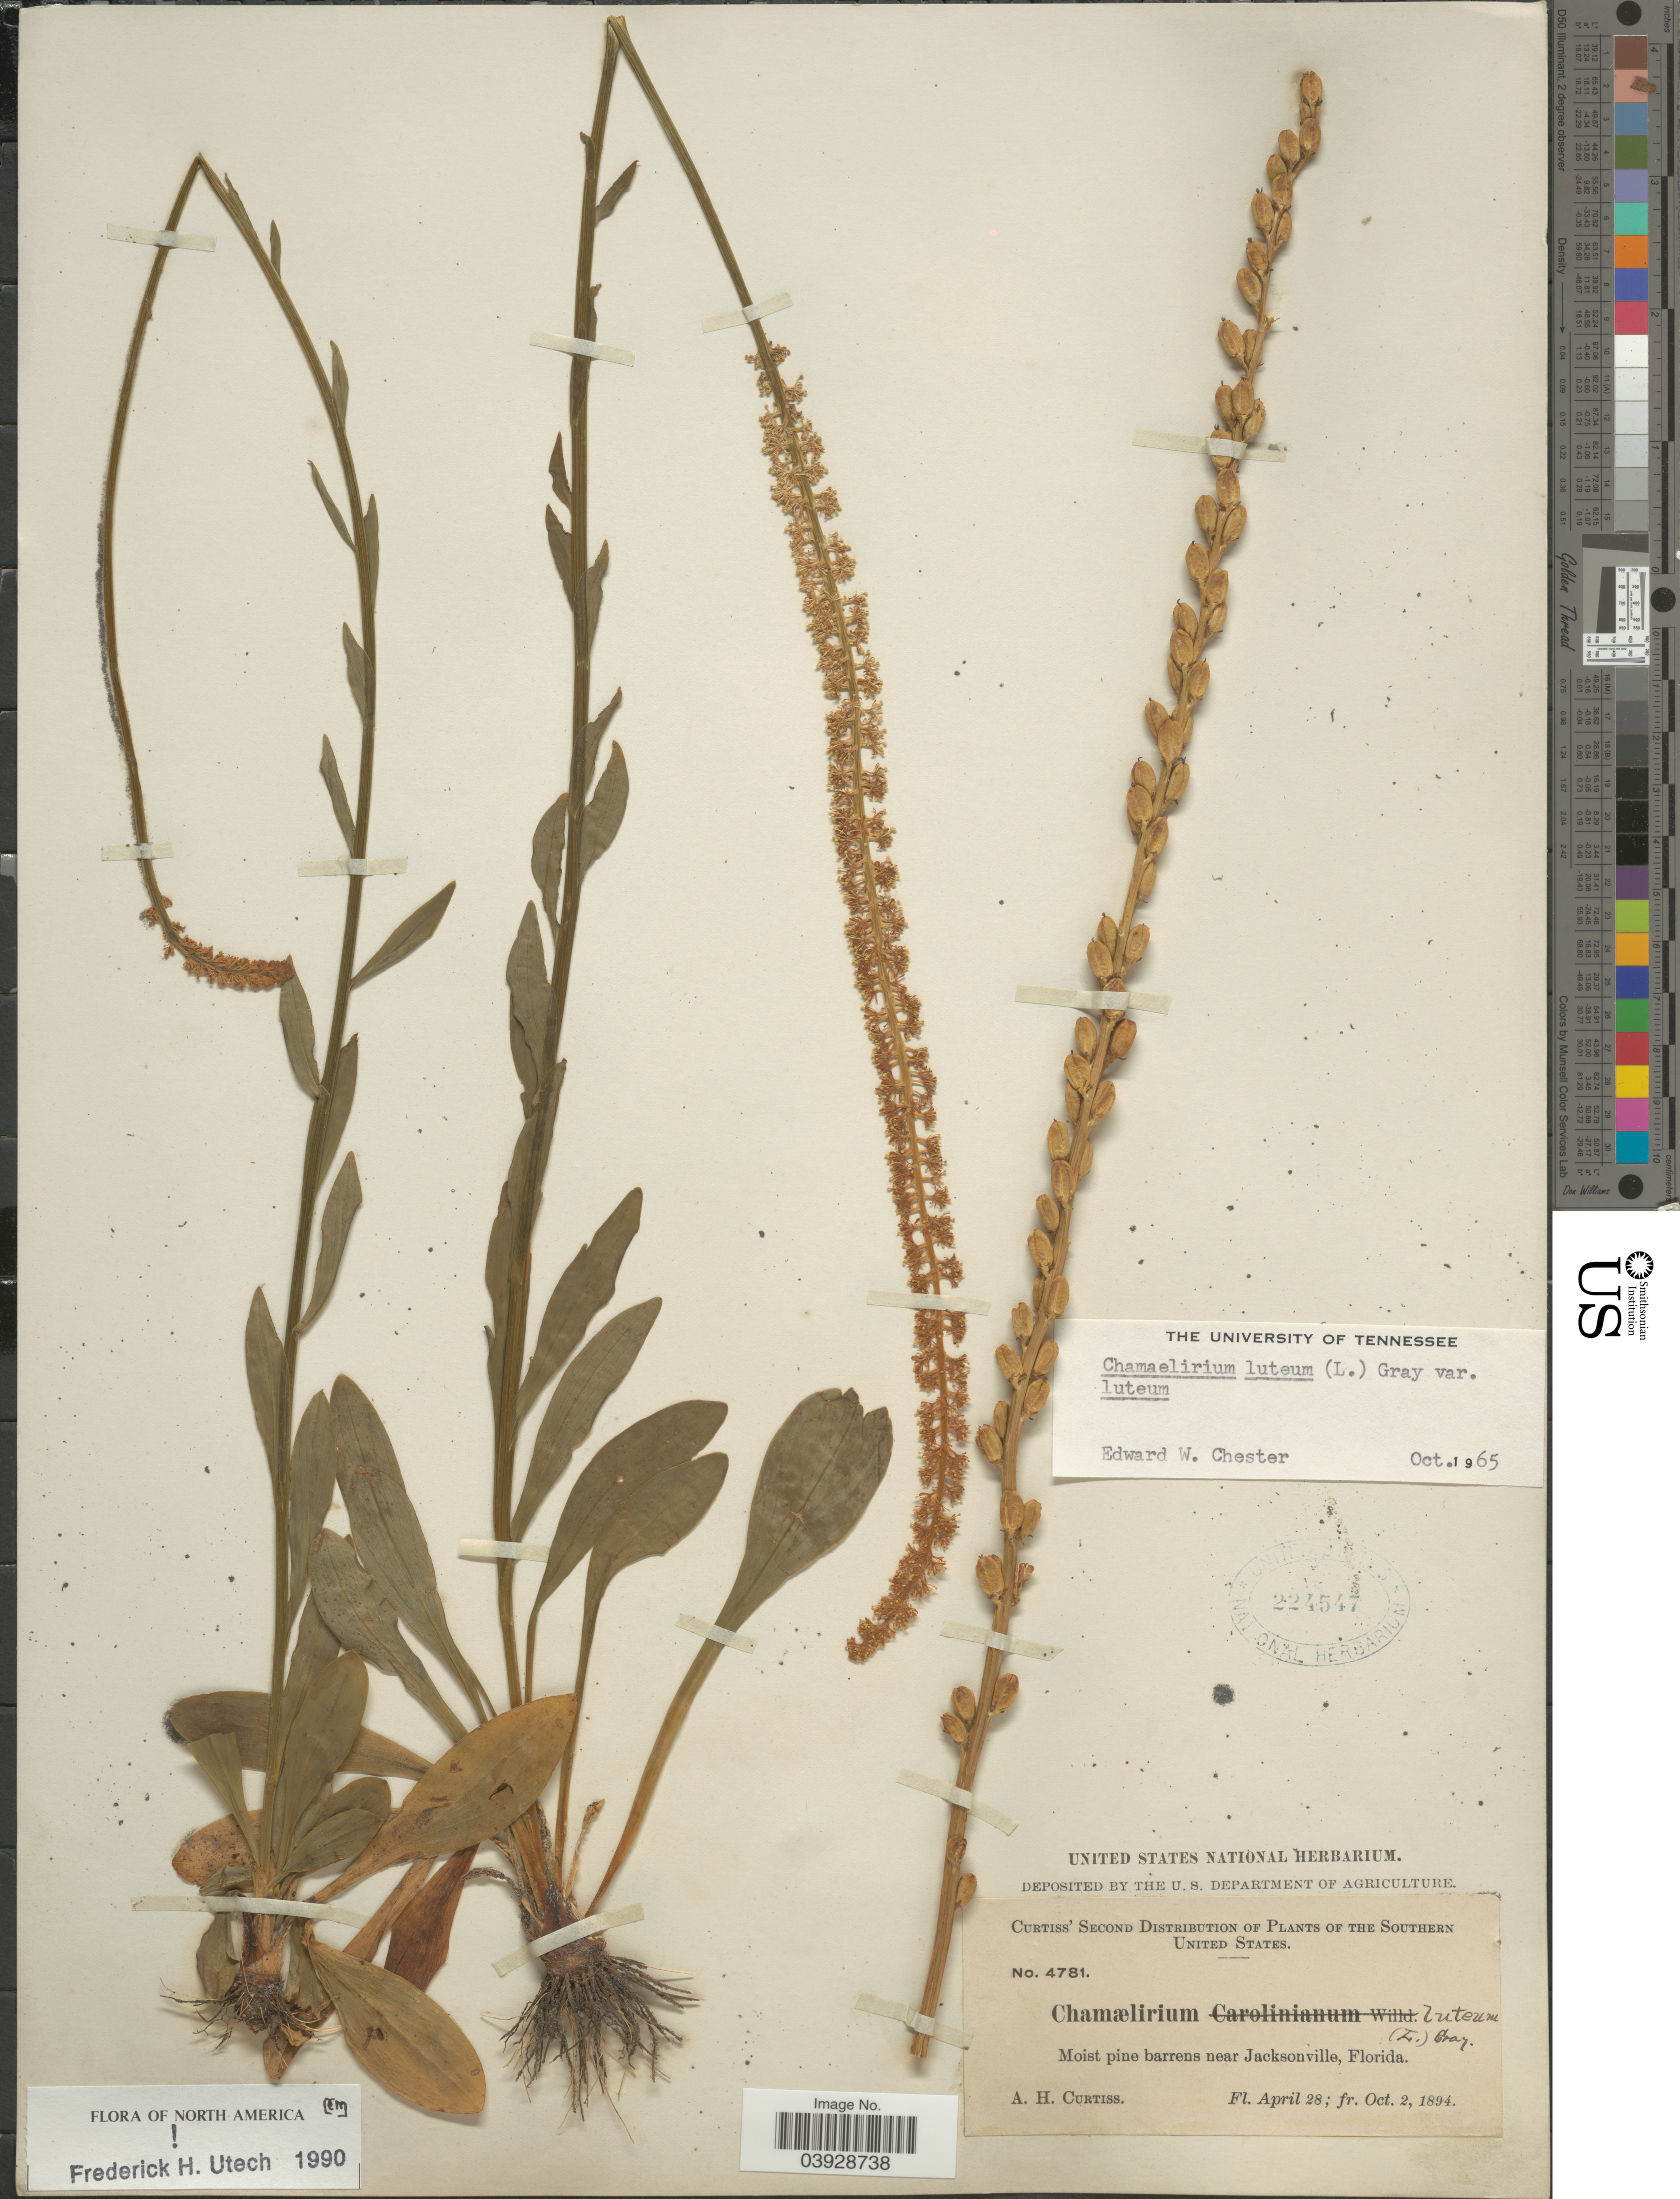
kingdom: Plantae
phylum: Tracheophyta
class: Liliopsida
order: Liliales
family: Melanthiaceae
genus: Chamaelirium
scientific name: Chamaelirium luteum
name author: (L.) A. Gray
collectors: A. H. Curtiss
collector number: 4781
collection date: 1894-04-28/1894-10-02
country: United States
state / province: Florida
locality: The Southern United States. Moist pine barrens near Jacksonville.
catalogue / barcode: US 224547